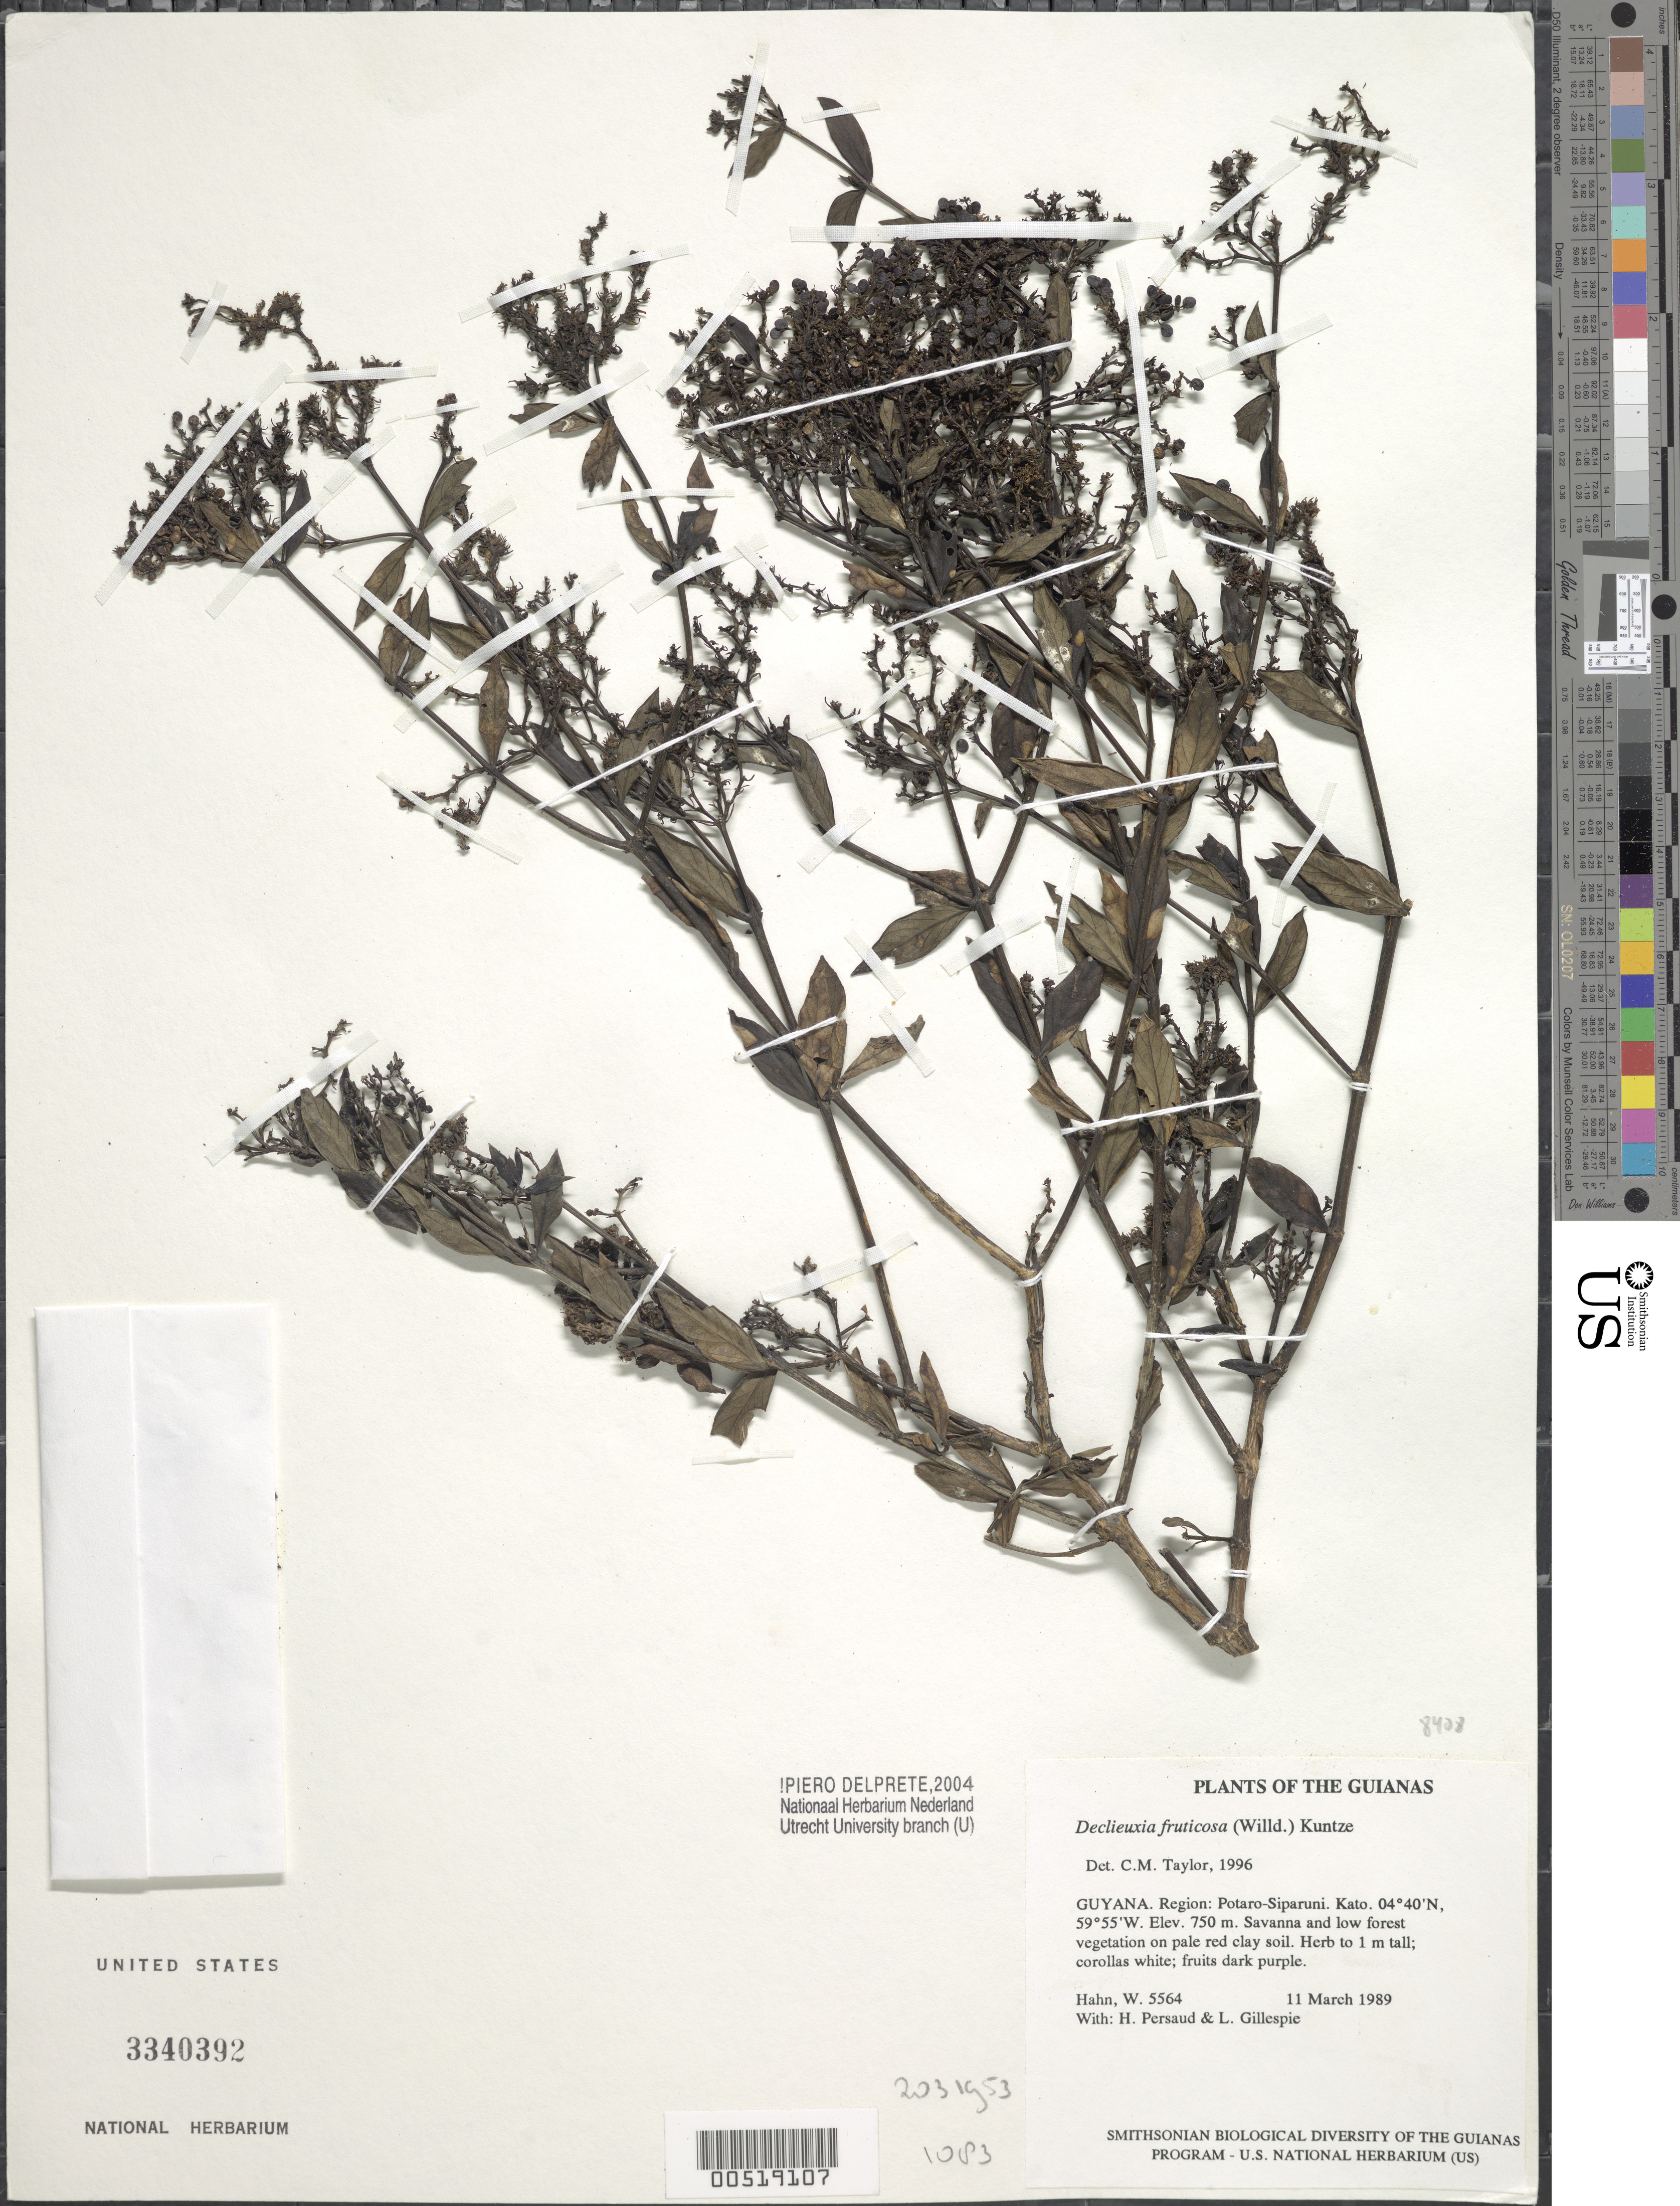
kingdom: Plantae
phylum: Tracheophyta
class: Magnoliopsida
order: Gentianales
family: Rubiaceae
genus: Declieuxia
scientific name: Declieuxia fruticosa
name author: (Willd. ex Roem. & Schult.) Kuntze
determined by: Taylor, Charlotte M.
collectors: W. Hahn, H. Persaud & L. J. Gillespie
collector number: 5564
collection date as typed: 11 March 1989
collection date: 1989-03-11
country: Guyana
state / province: Potaro-Siparuni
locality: Kato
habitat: Savanna and low forest vegetation on pale red clay soil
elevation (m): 750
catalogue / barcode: US 3340392